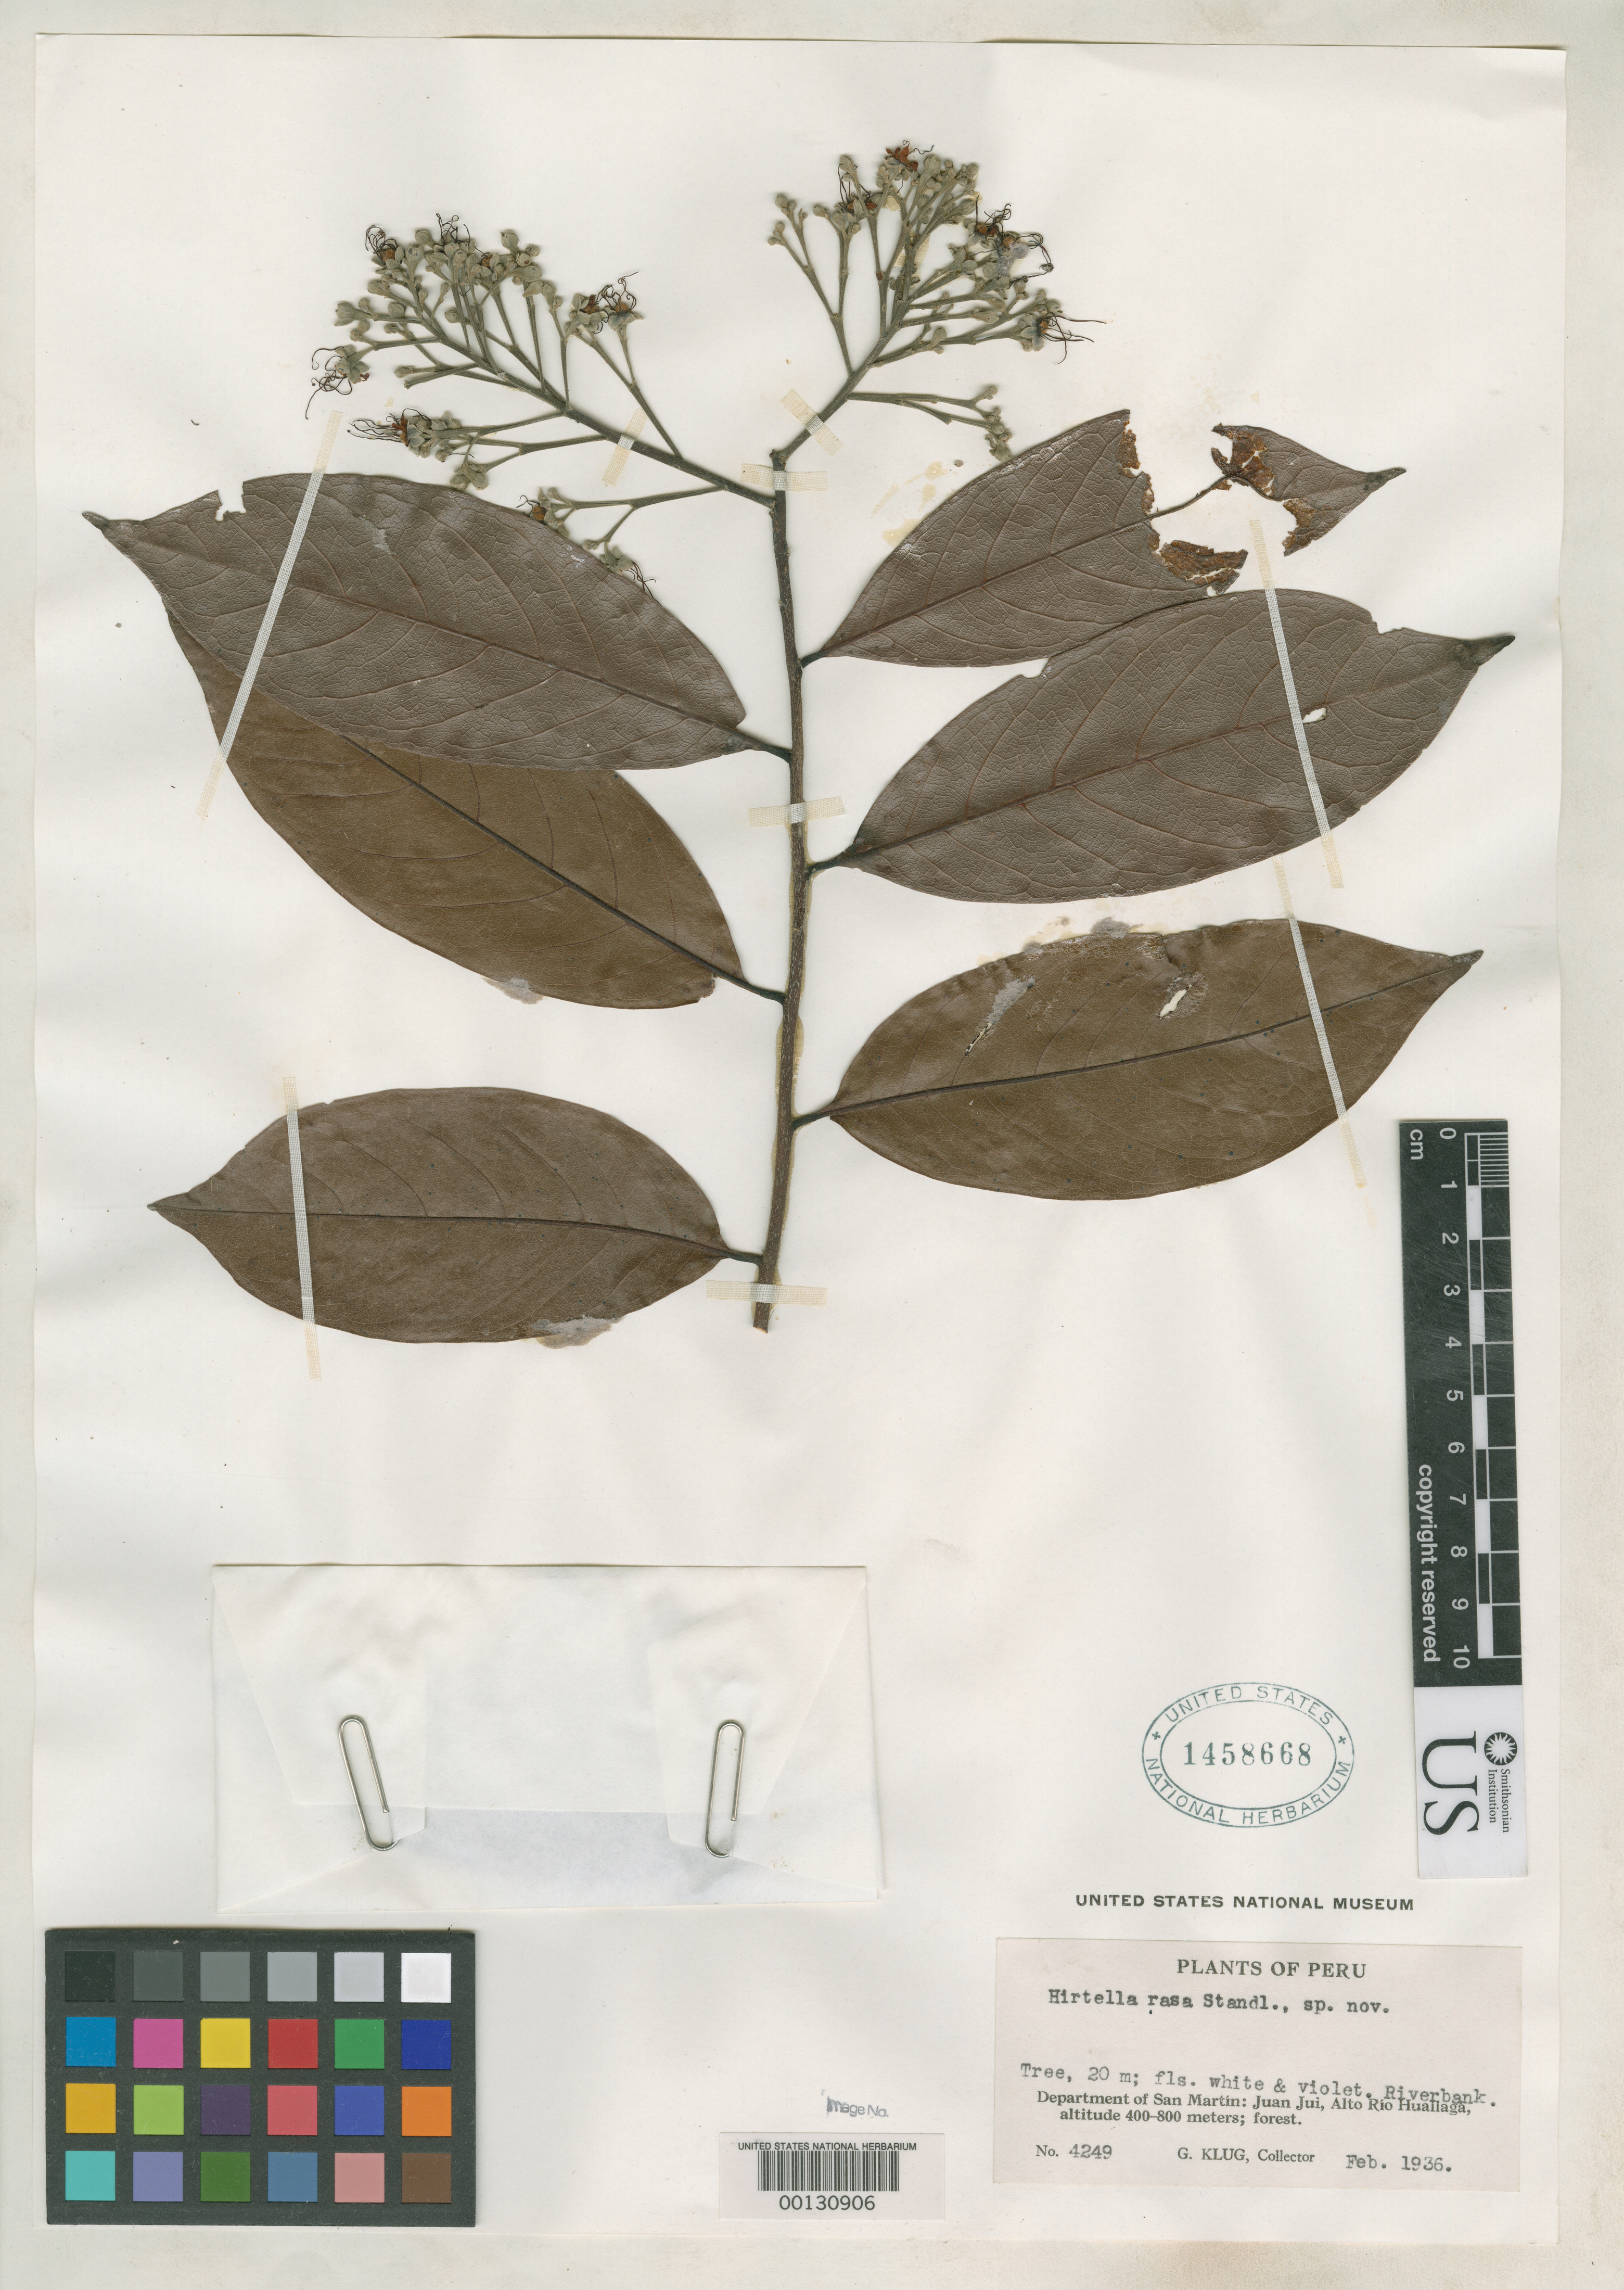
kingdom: Plantae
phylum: Tracheophyta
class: Magnoliopsida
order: Malpighiales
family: Chrysobalanaceae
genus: Hirtella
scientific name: Hirtella rasa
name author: Standl.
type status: Isotype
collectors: G. Klug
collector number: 4249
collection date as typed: Feb 1936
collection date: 1936-02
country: Peru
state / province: San Martín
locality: Juan Jui, Alto Rio Huallaga.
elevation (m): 400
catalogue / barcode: US 1458668